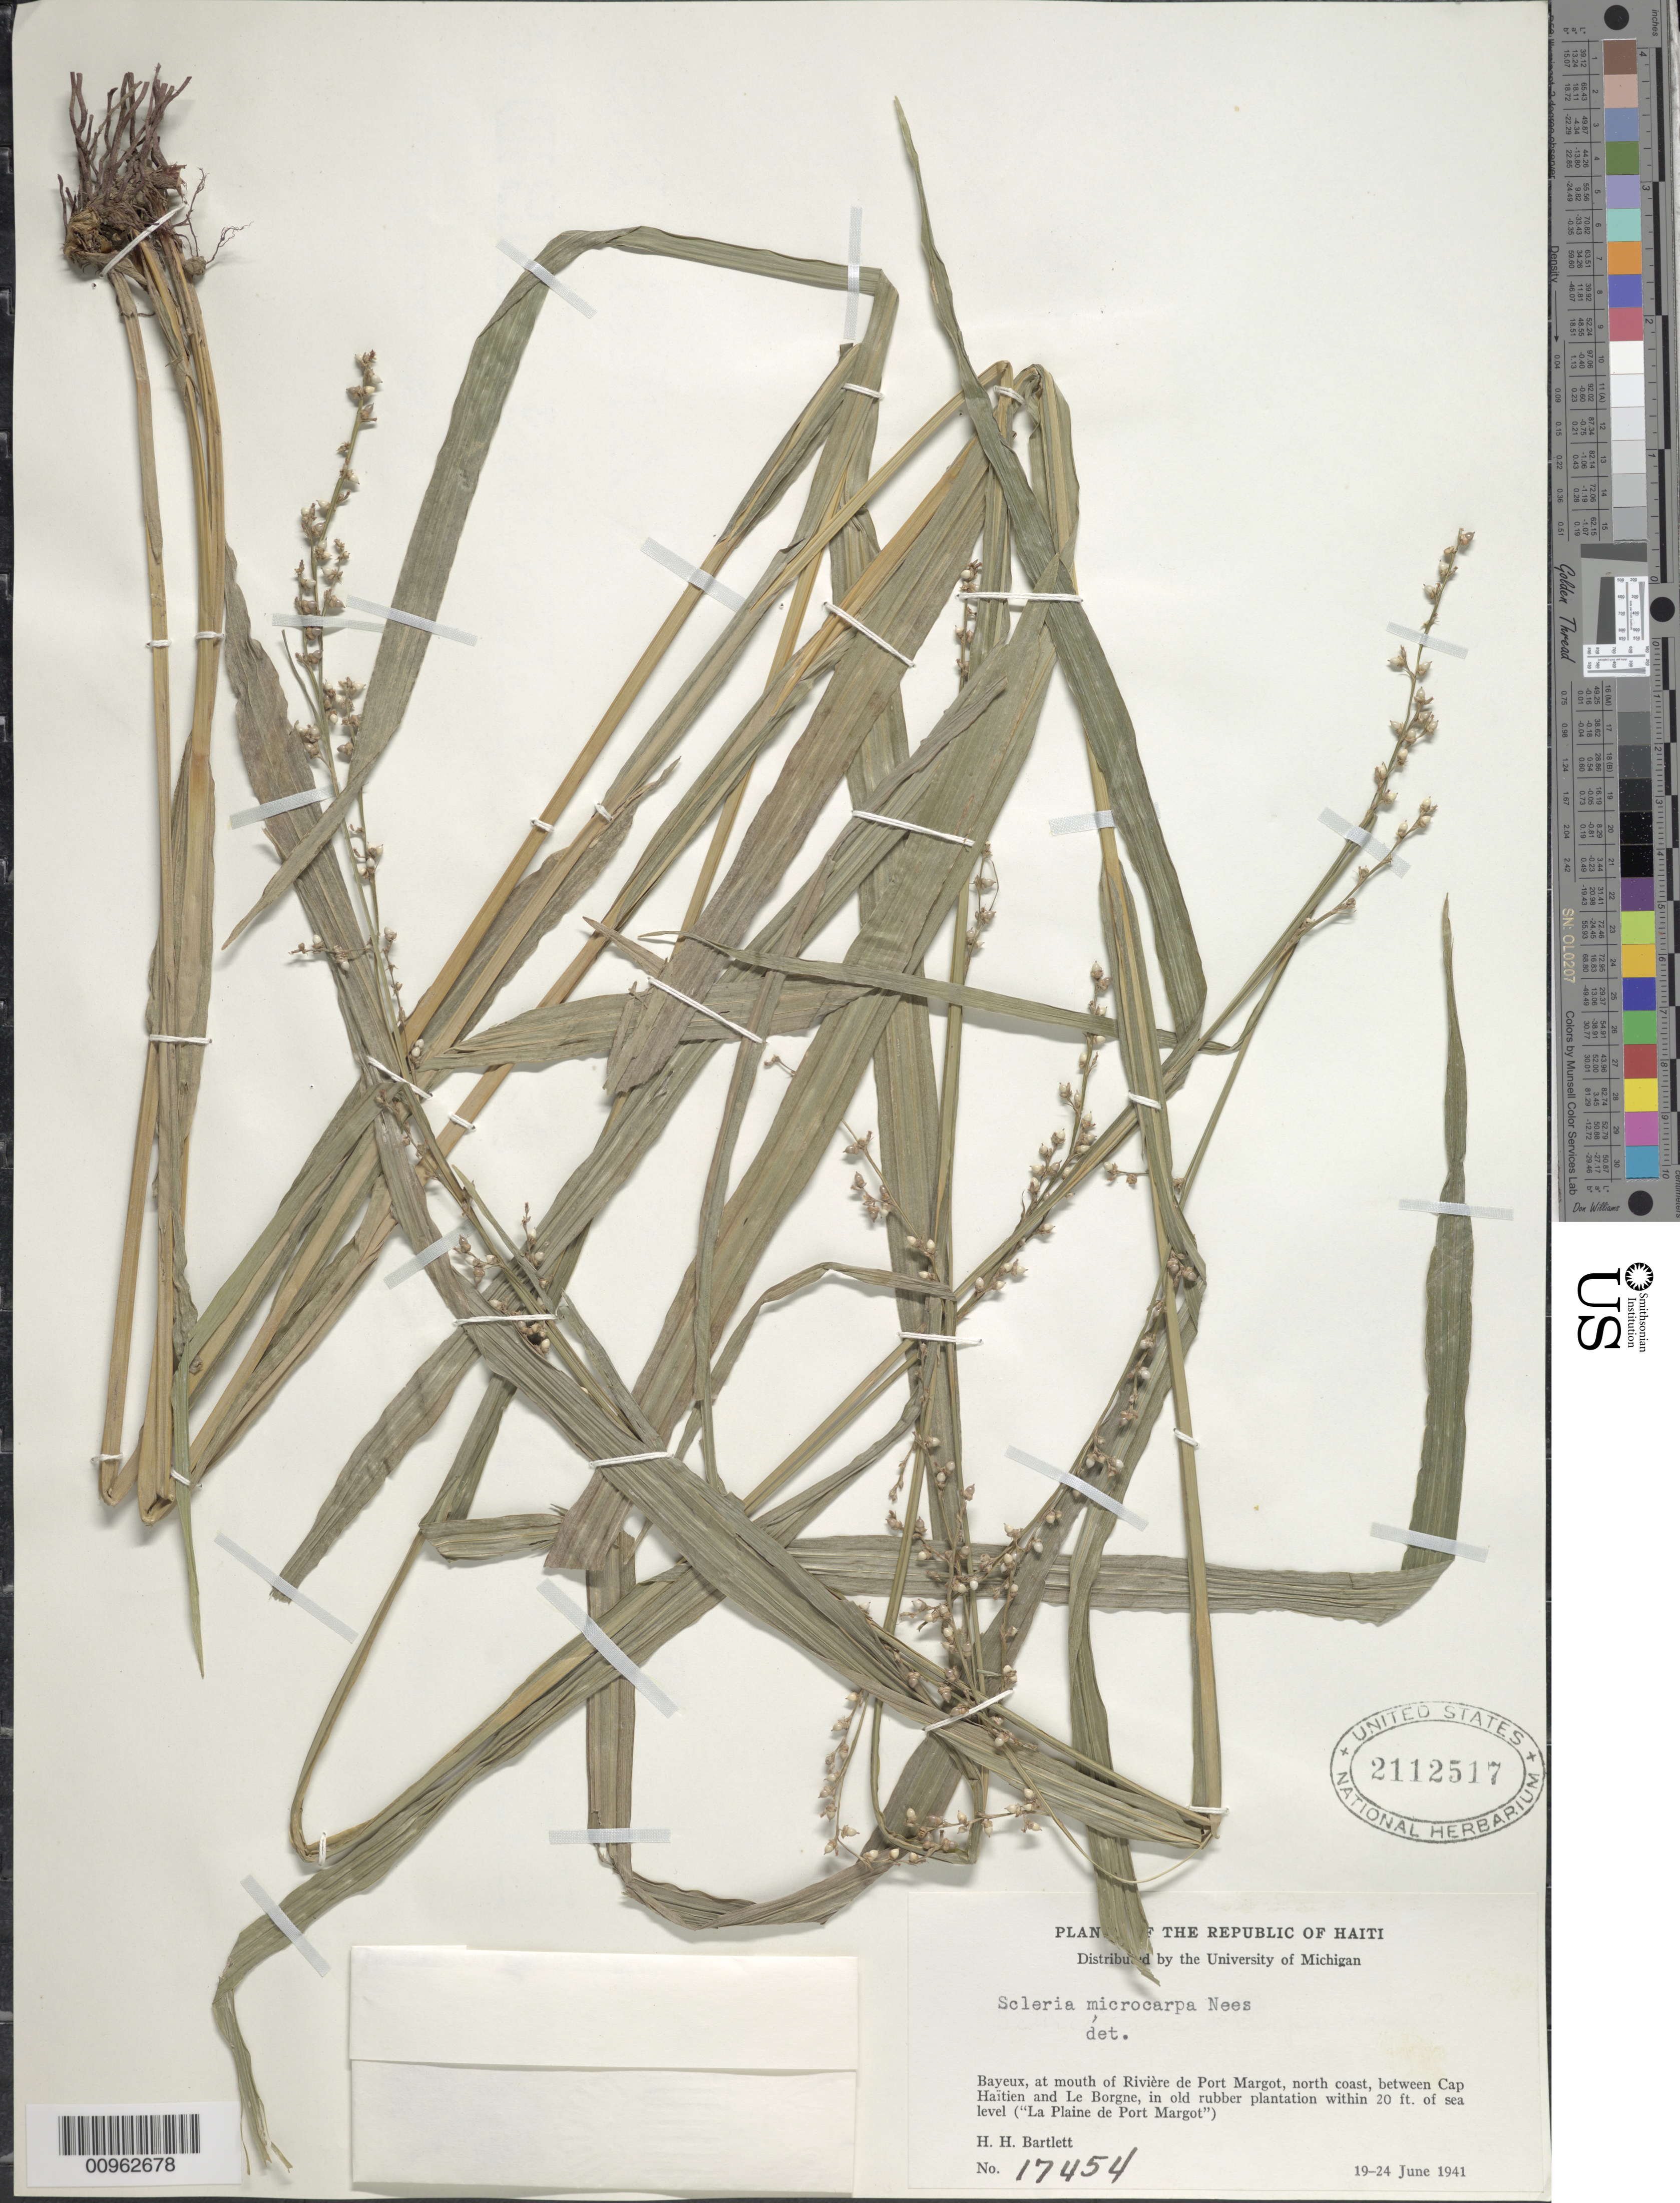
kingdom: Plantae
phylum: Tracheophyta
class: Liliopsida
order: Poales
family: Cyperaceae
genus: Scleria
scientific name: Scleria microcarpa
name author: Nees ex Kunth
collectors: H. H. Bartlett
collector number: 17454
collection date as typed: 19 Jun 1941 to 24 Jun 1941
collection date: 1941-06-19/1941-06-24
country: Haiti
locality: Bayeux, at mouth of Rivière de Port Margot, north coast, between Cap Haïtien and Le Borgne ("La Plaine de Port Margot")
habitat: In old rubber plantation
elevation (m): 0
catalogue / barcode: US 2112517